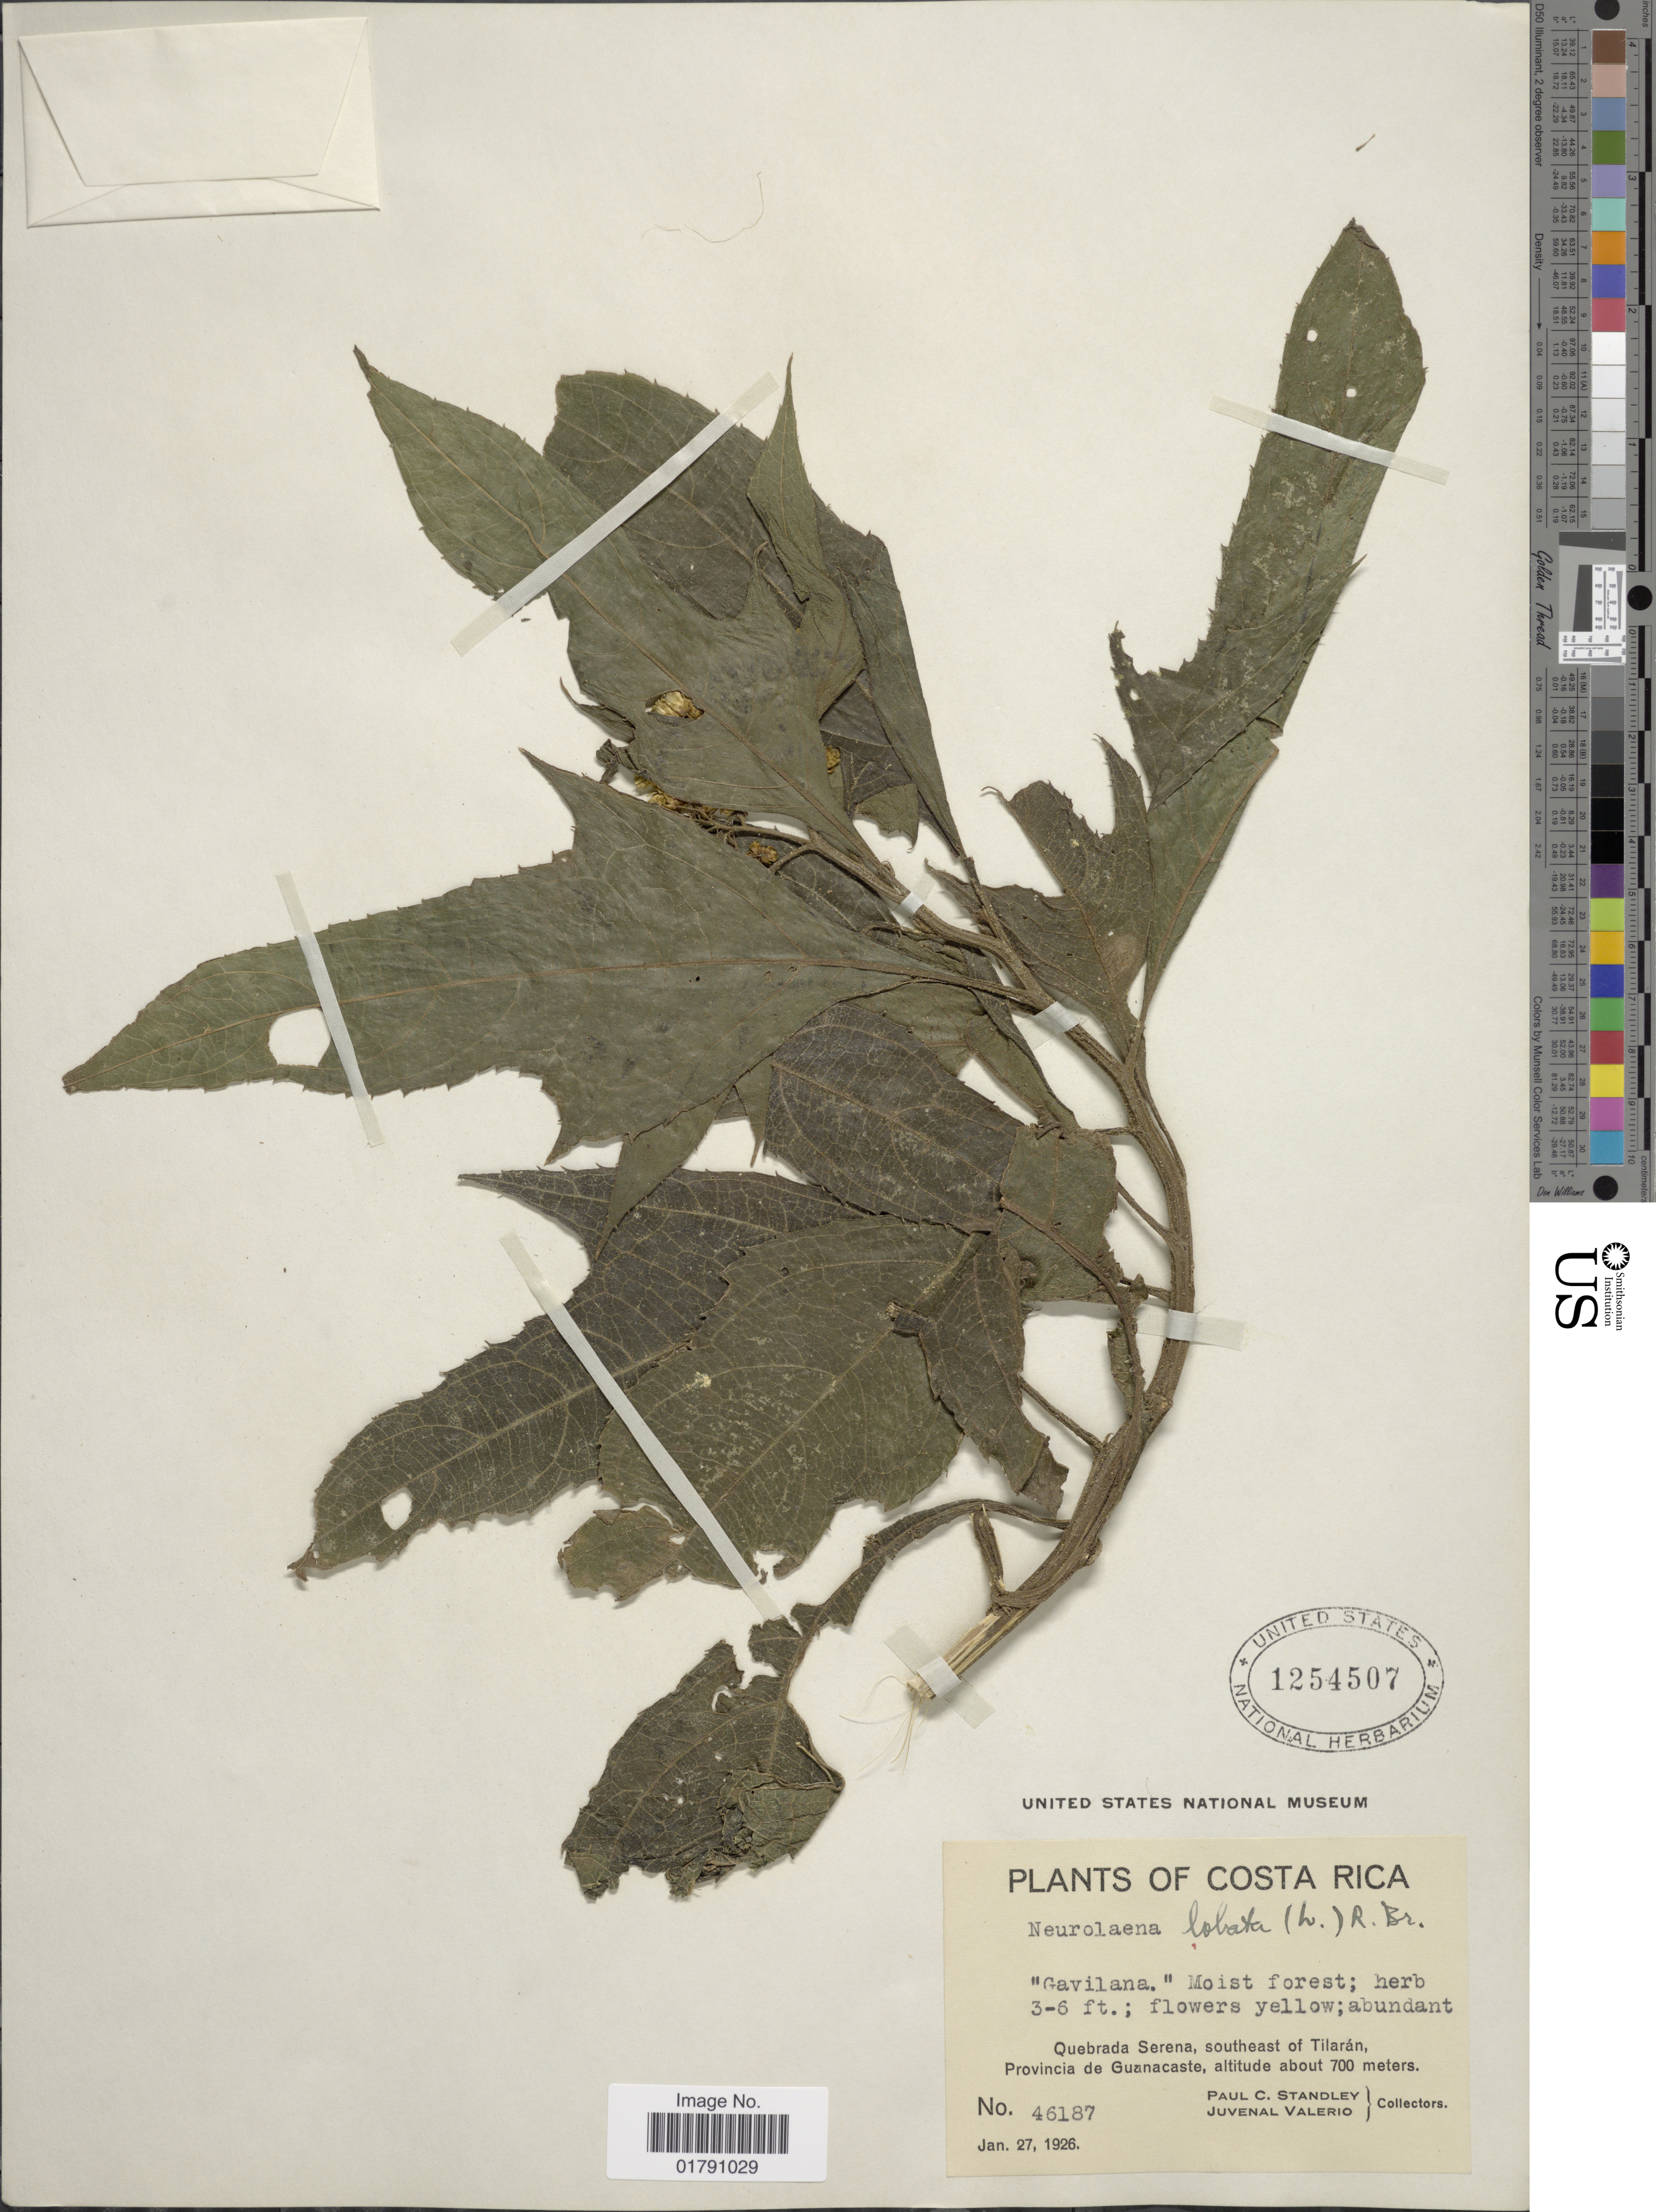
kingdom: Plantae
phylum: Tracheophyta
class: Magnoliopsida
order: Asterales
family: Asteraceae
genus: Neurolaena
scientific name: Neurolaena lobata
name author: (L.) R. Br. ex Cass.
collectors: P. C. Standley & J. Valerio R.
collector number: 46187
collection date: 1926-01-27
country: Costa Rica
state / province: Guanacaste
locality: Quebrada Serena, southeast of Tilarán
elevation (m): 700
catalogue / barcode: US 1254507